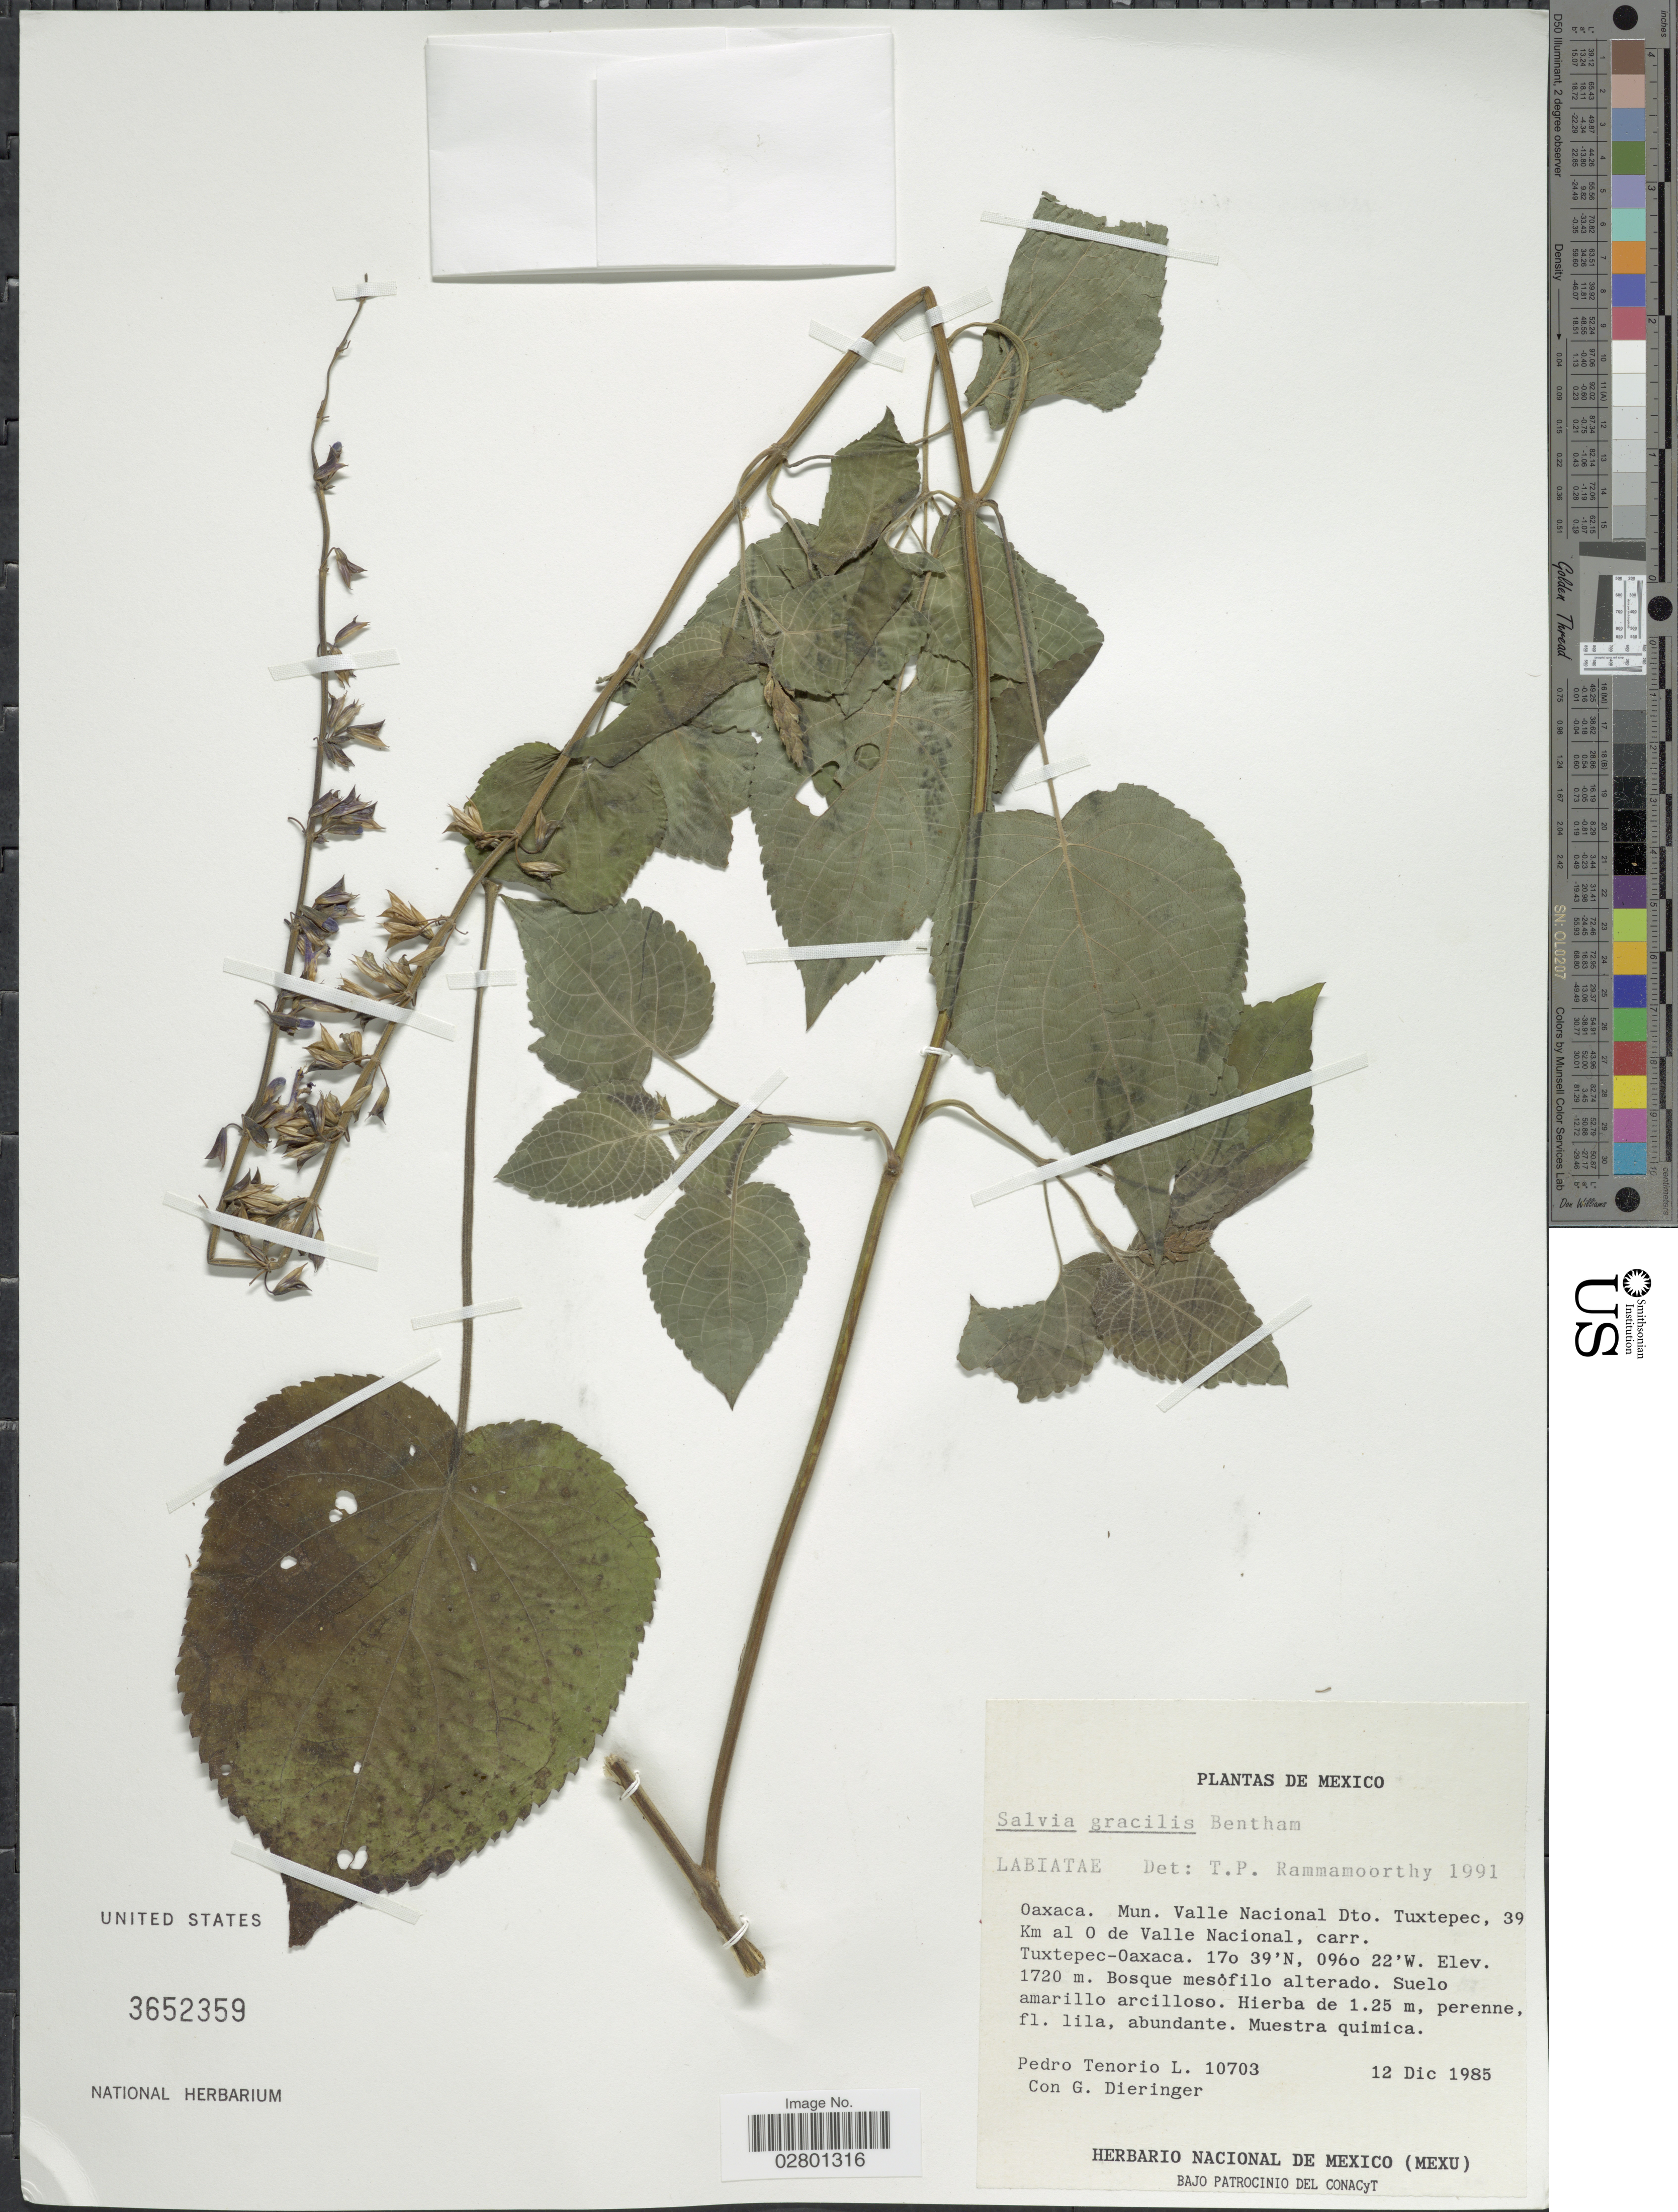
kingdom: Plantae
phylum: Tracheophyta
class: Magnoliopsida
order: Lamiales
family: Lamiaceae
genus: Salvia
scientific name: Salvia gracilis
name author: Benth.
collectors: P. Tenorio L. & G. Dieringer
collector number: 10703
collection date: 1985-12-12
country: Mexico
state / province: Oaxaca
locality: Mun. Valle Nacional Dto. Tuxtepec, 39 Km al 0 de Valle Nacional, carr. Tuxtepec-Oaxaca.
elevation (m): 1720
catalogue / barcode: US 3652359